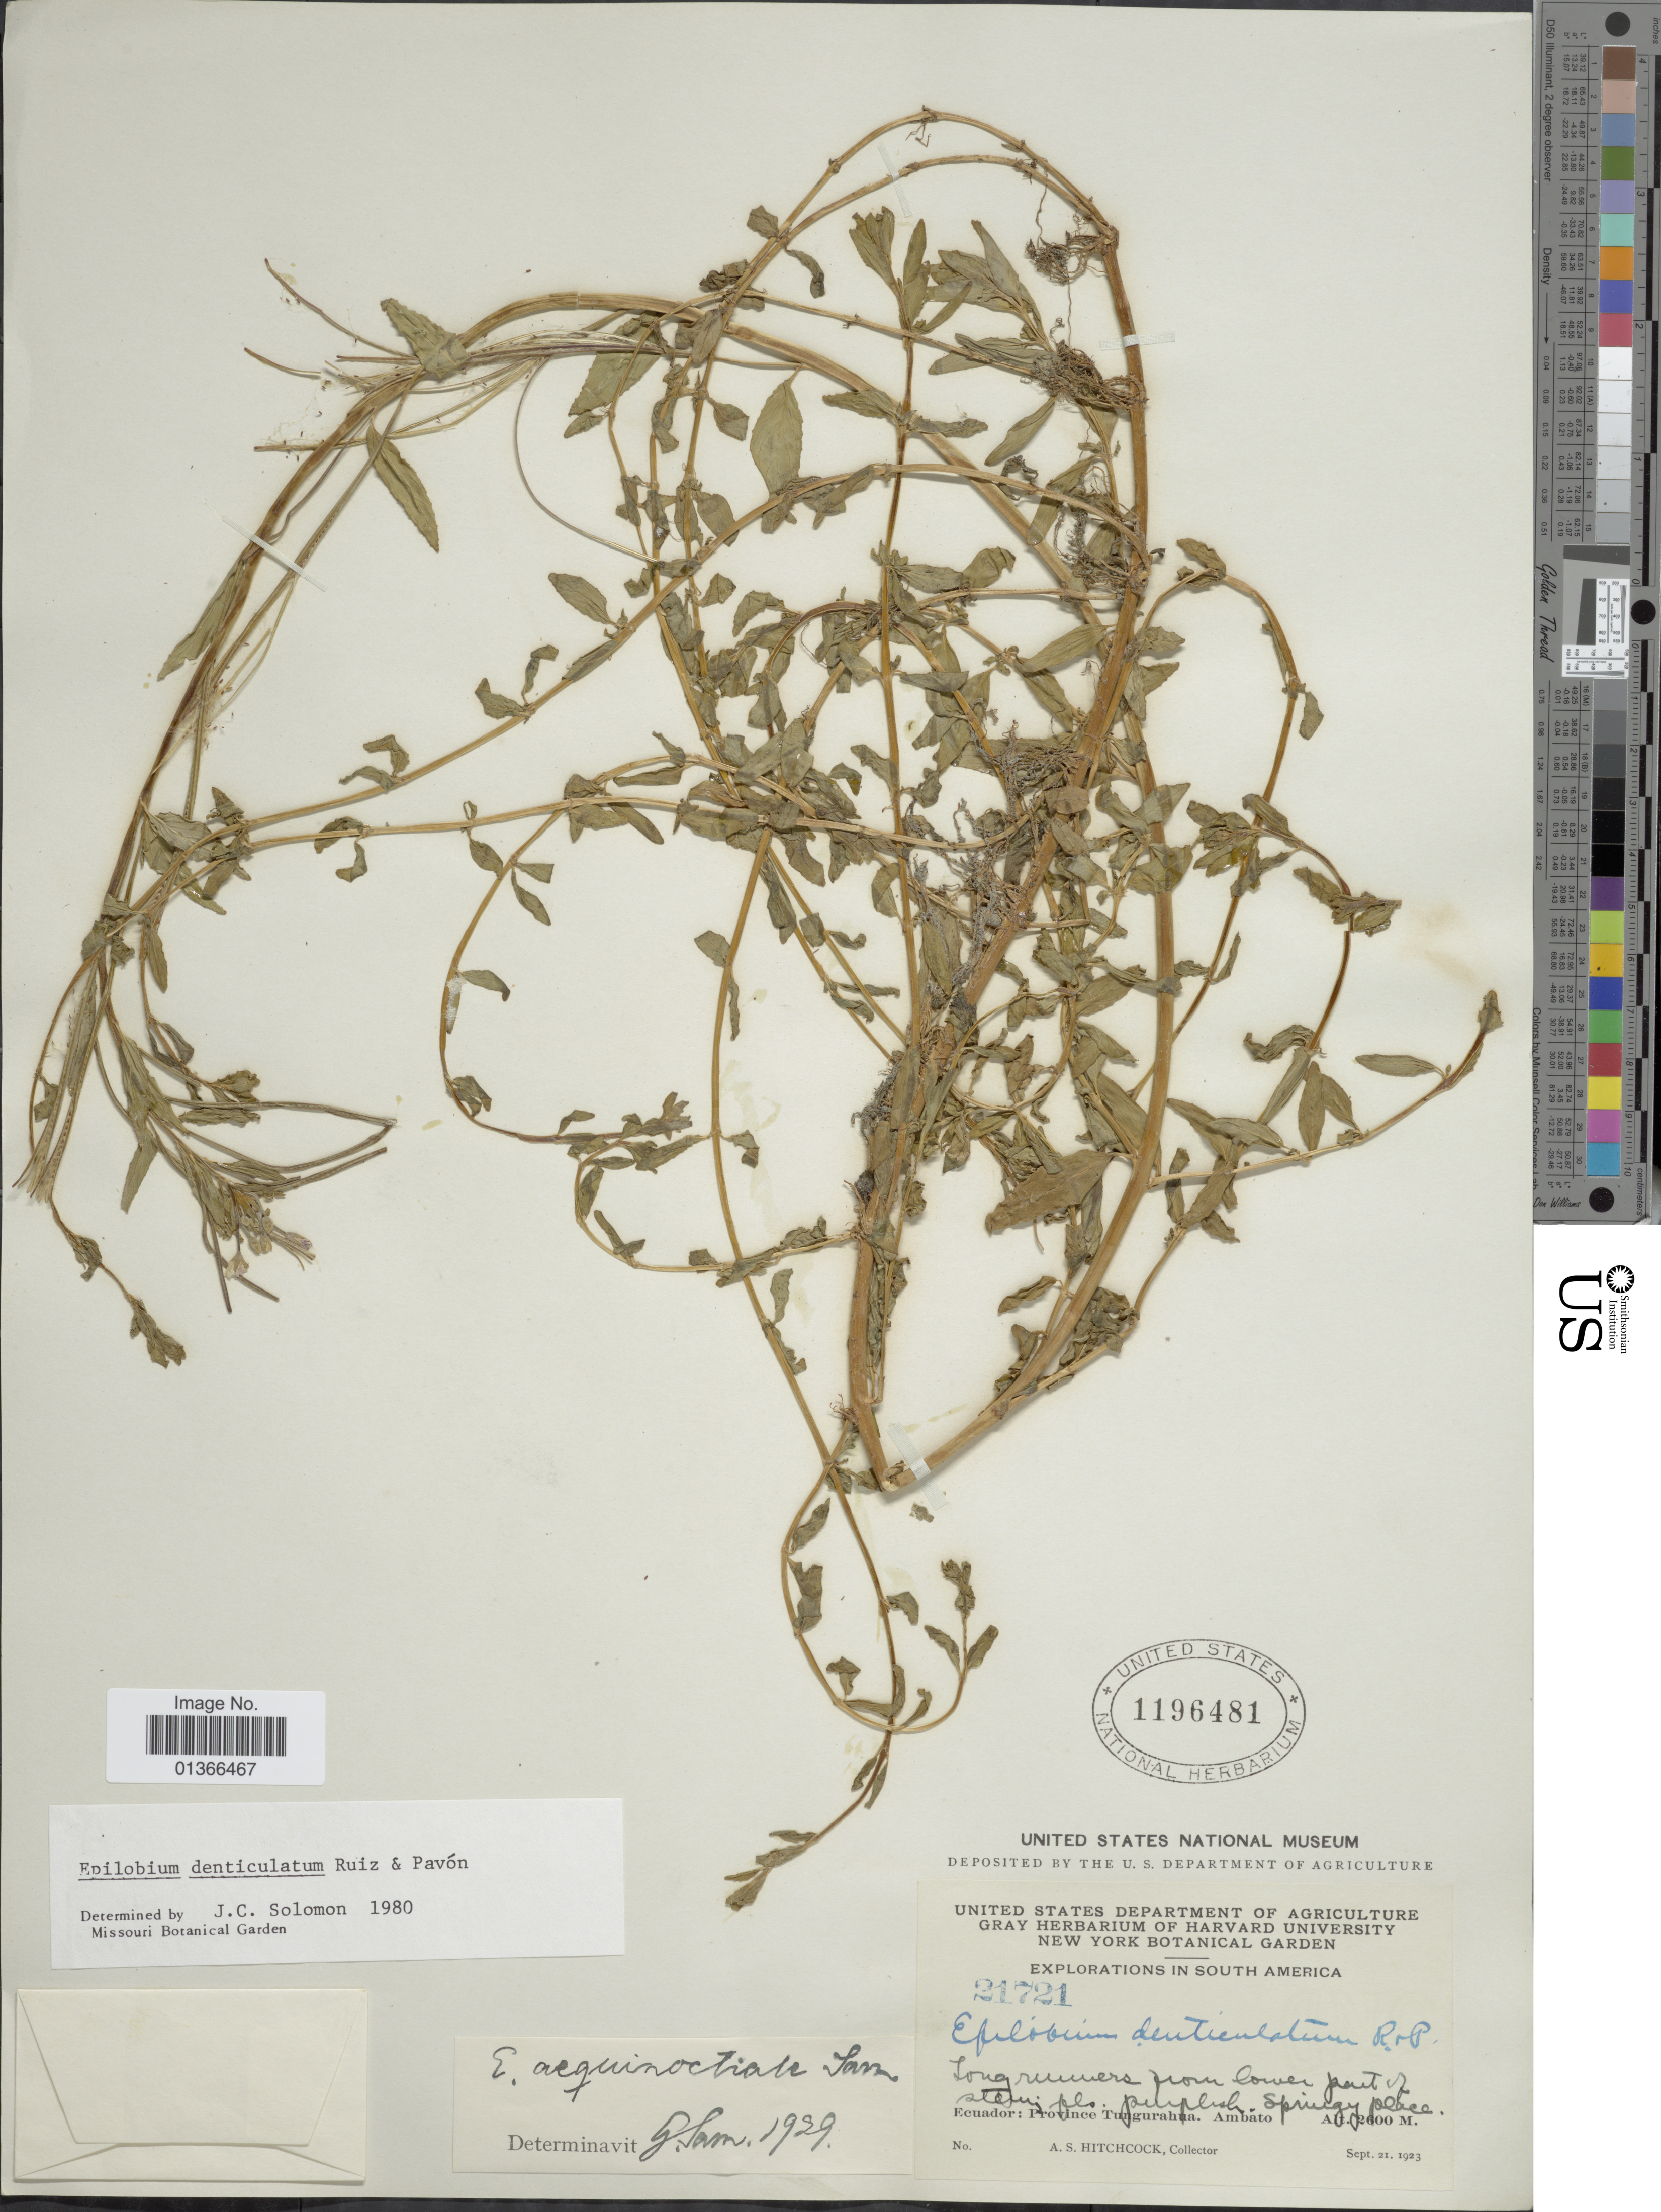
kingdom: Plantae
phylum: Tracheophyta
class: Magnoliopsida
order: Myrtales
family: Onagraceae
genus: Epilobium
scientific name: Epilobium denticulatum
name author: Ruiz & Pav.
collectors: A. S. Hitchcock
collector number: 21721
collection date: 1923-09-21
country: Ecuador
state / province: Tungurahua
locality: Ambato.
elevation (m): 2600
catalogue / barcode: US 1196481